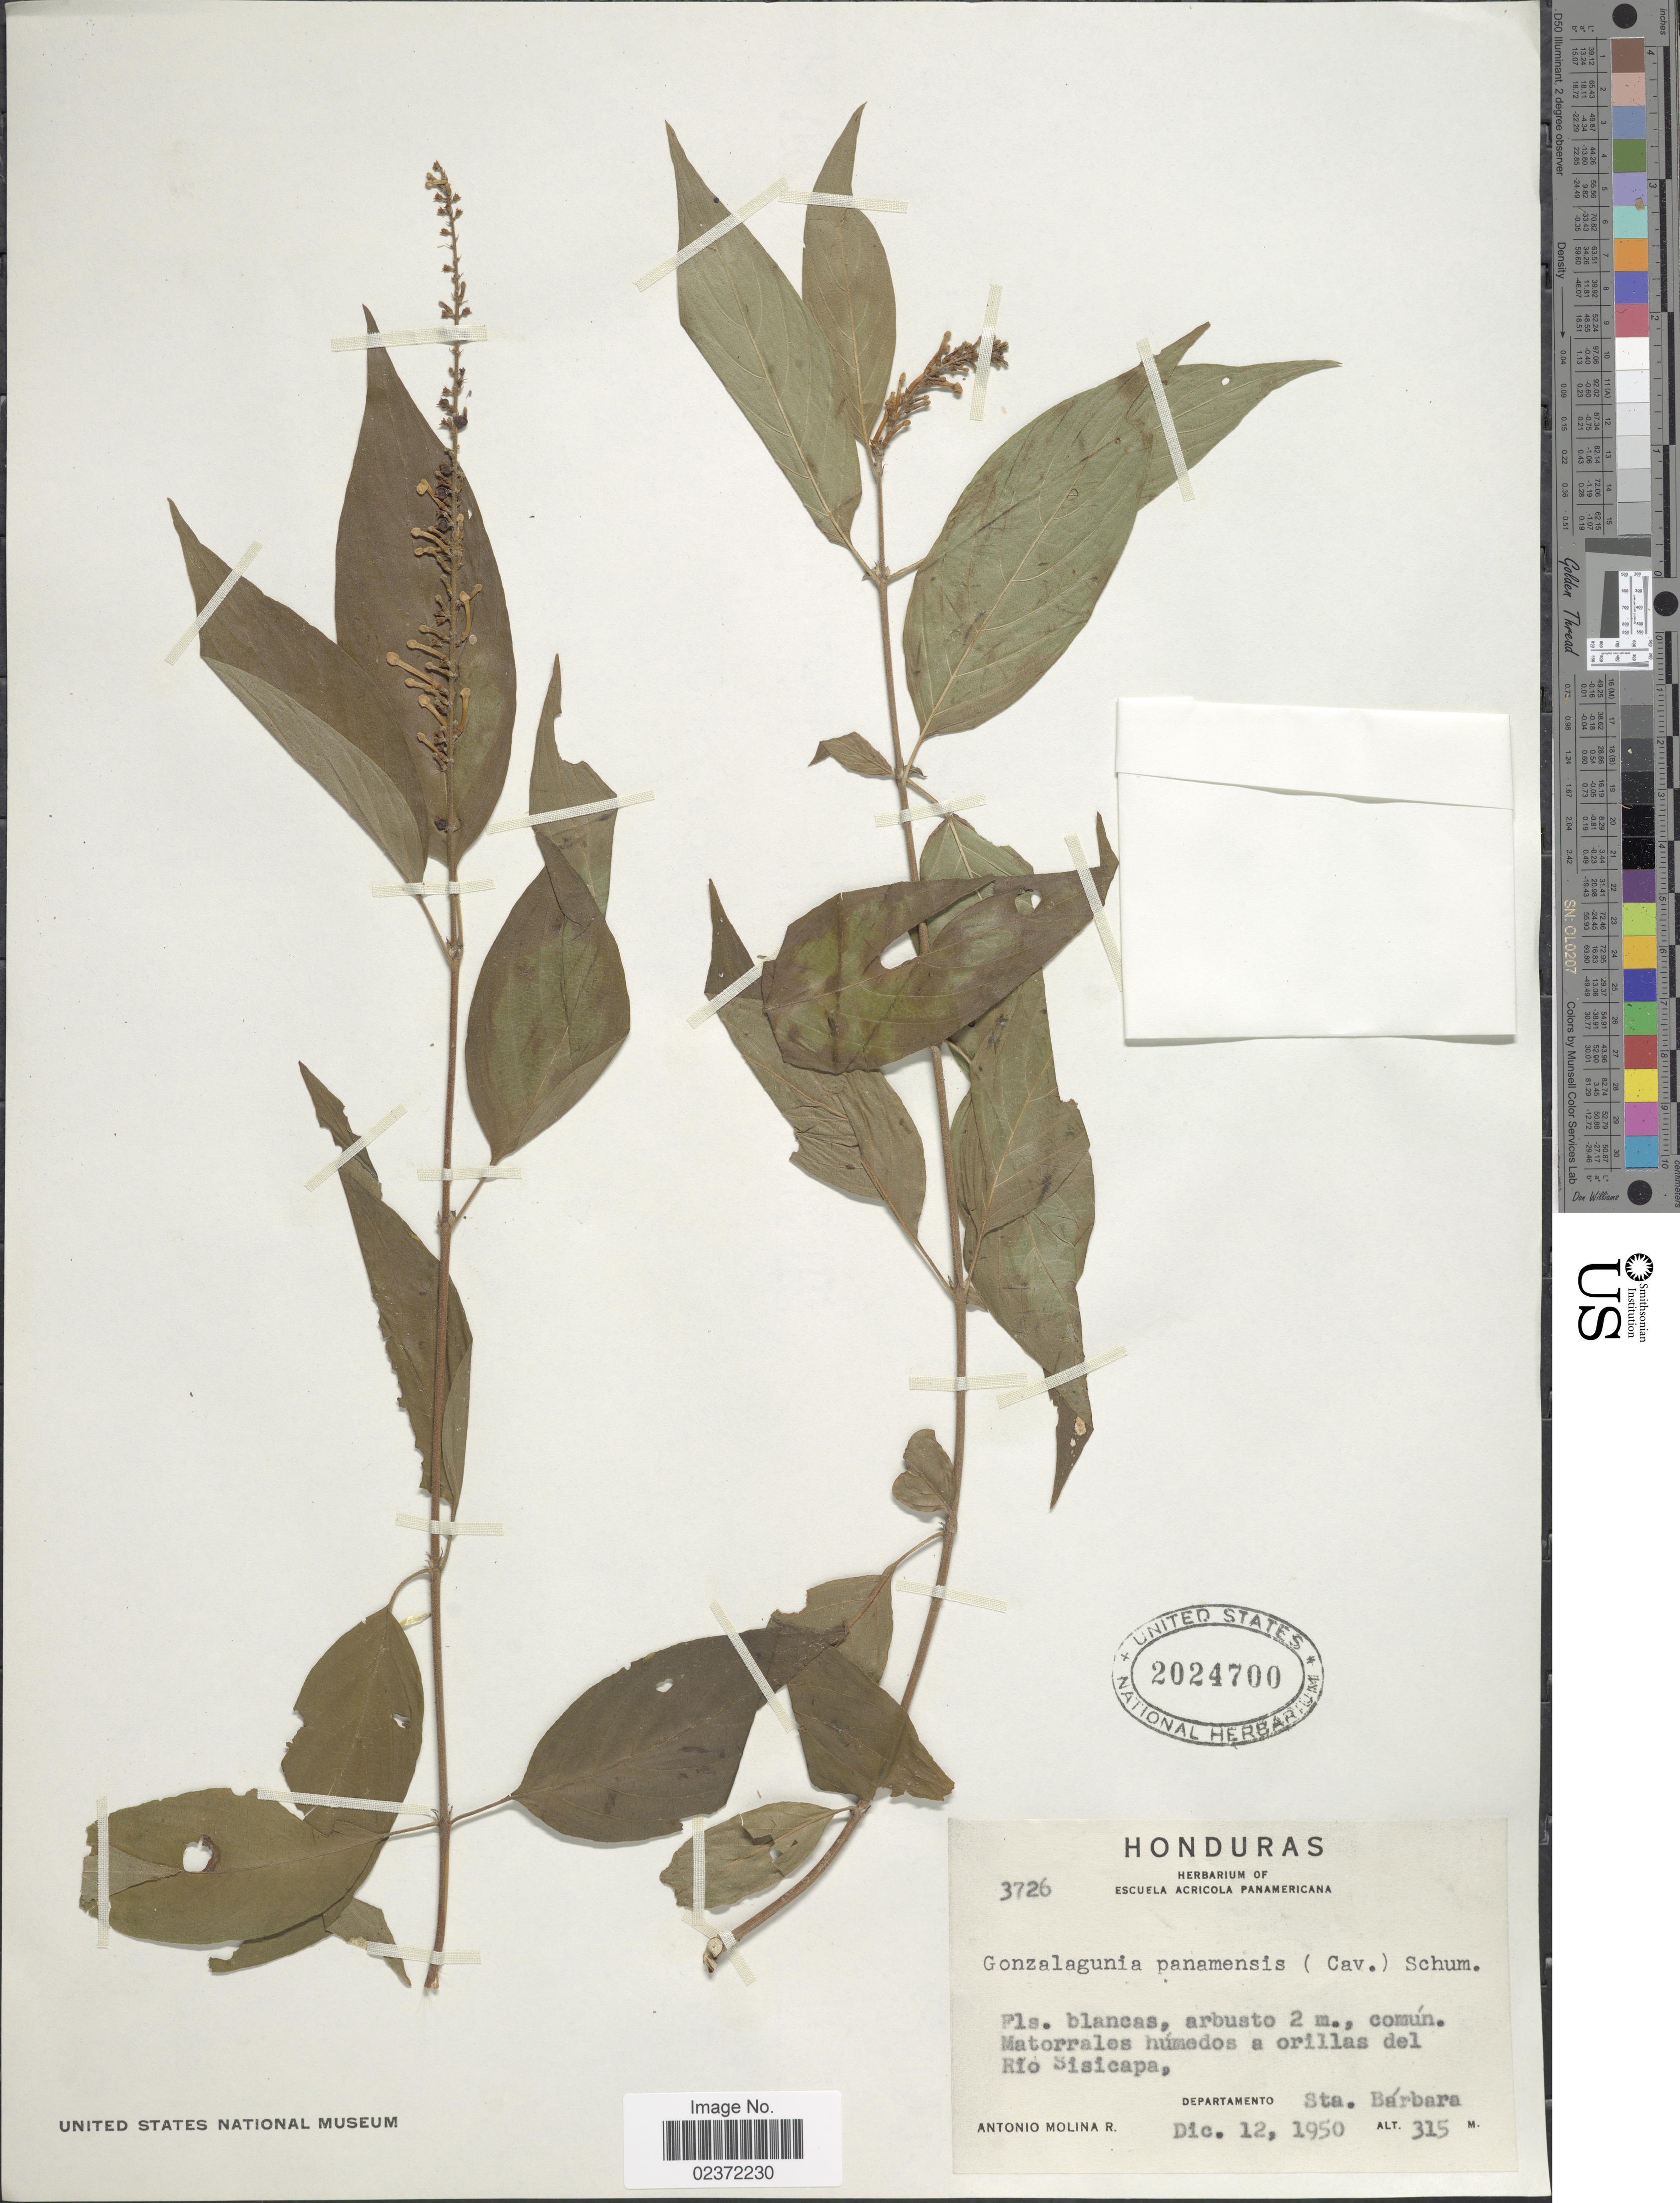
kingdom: Plantae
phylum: Tracheophyta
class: Magnoliopsida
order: Gentianales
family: Rubiaceae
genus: Gonzalagunia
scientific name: Gonzalagunia panamensis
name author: (Cav.) K. Schum.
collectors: A. Molina R.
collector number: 3726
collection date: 1950-12-12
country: Honduras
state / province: Santa Bárbara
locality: Matorrales humedos a orillas del Rio Sisicapa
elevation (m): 315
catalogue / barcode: US 2024700